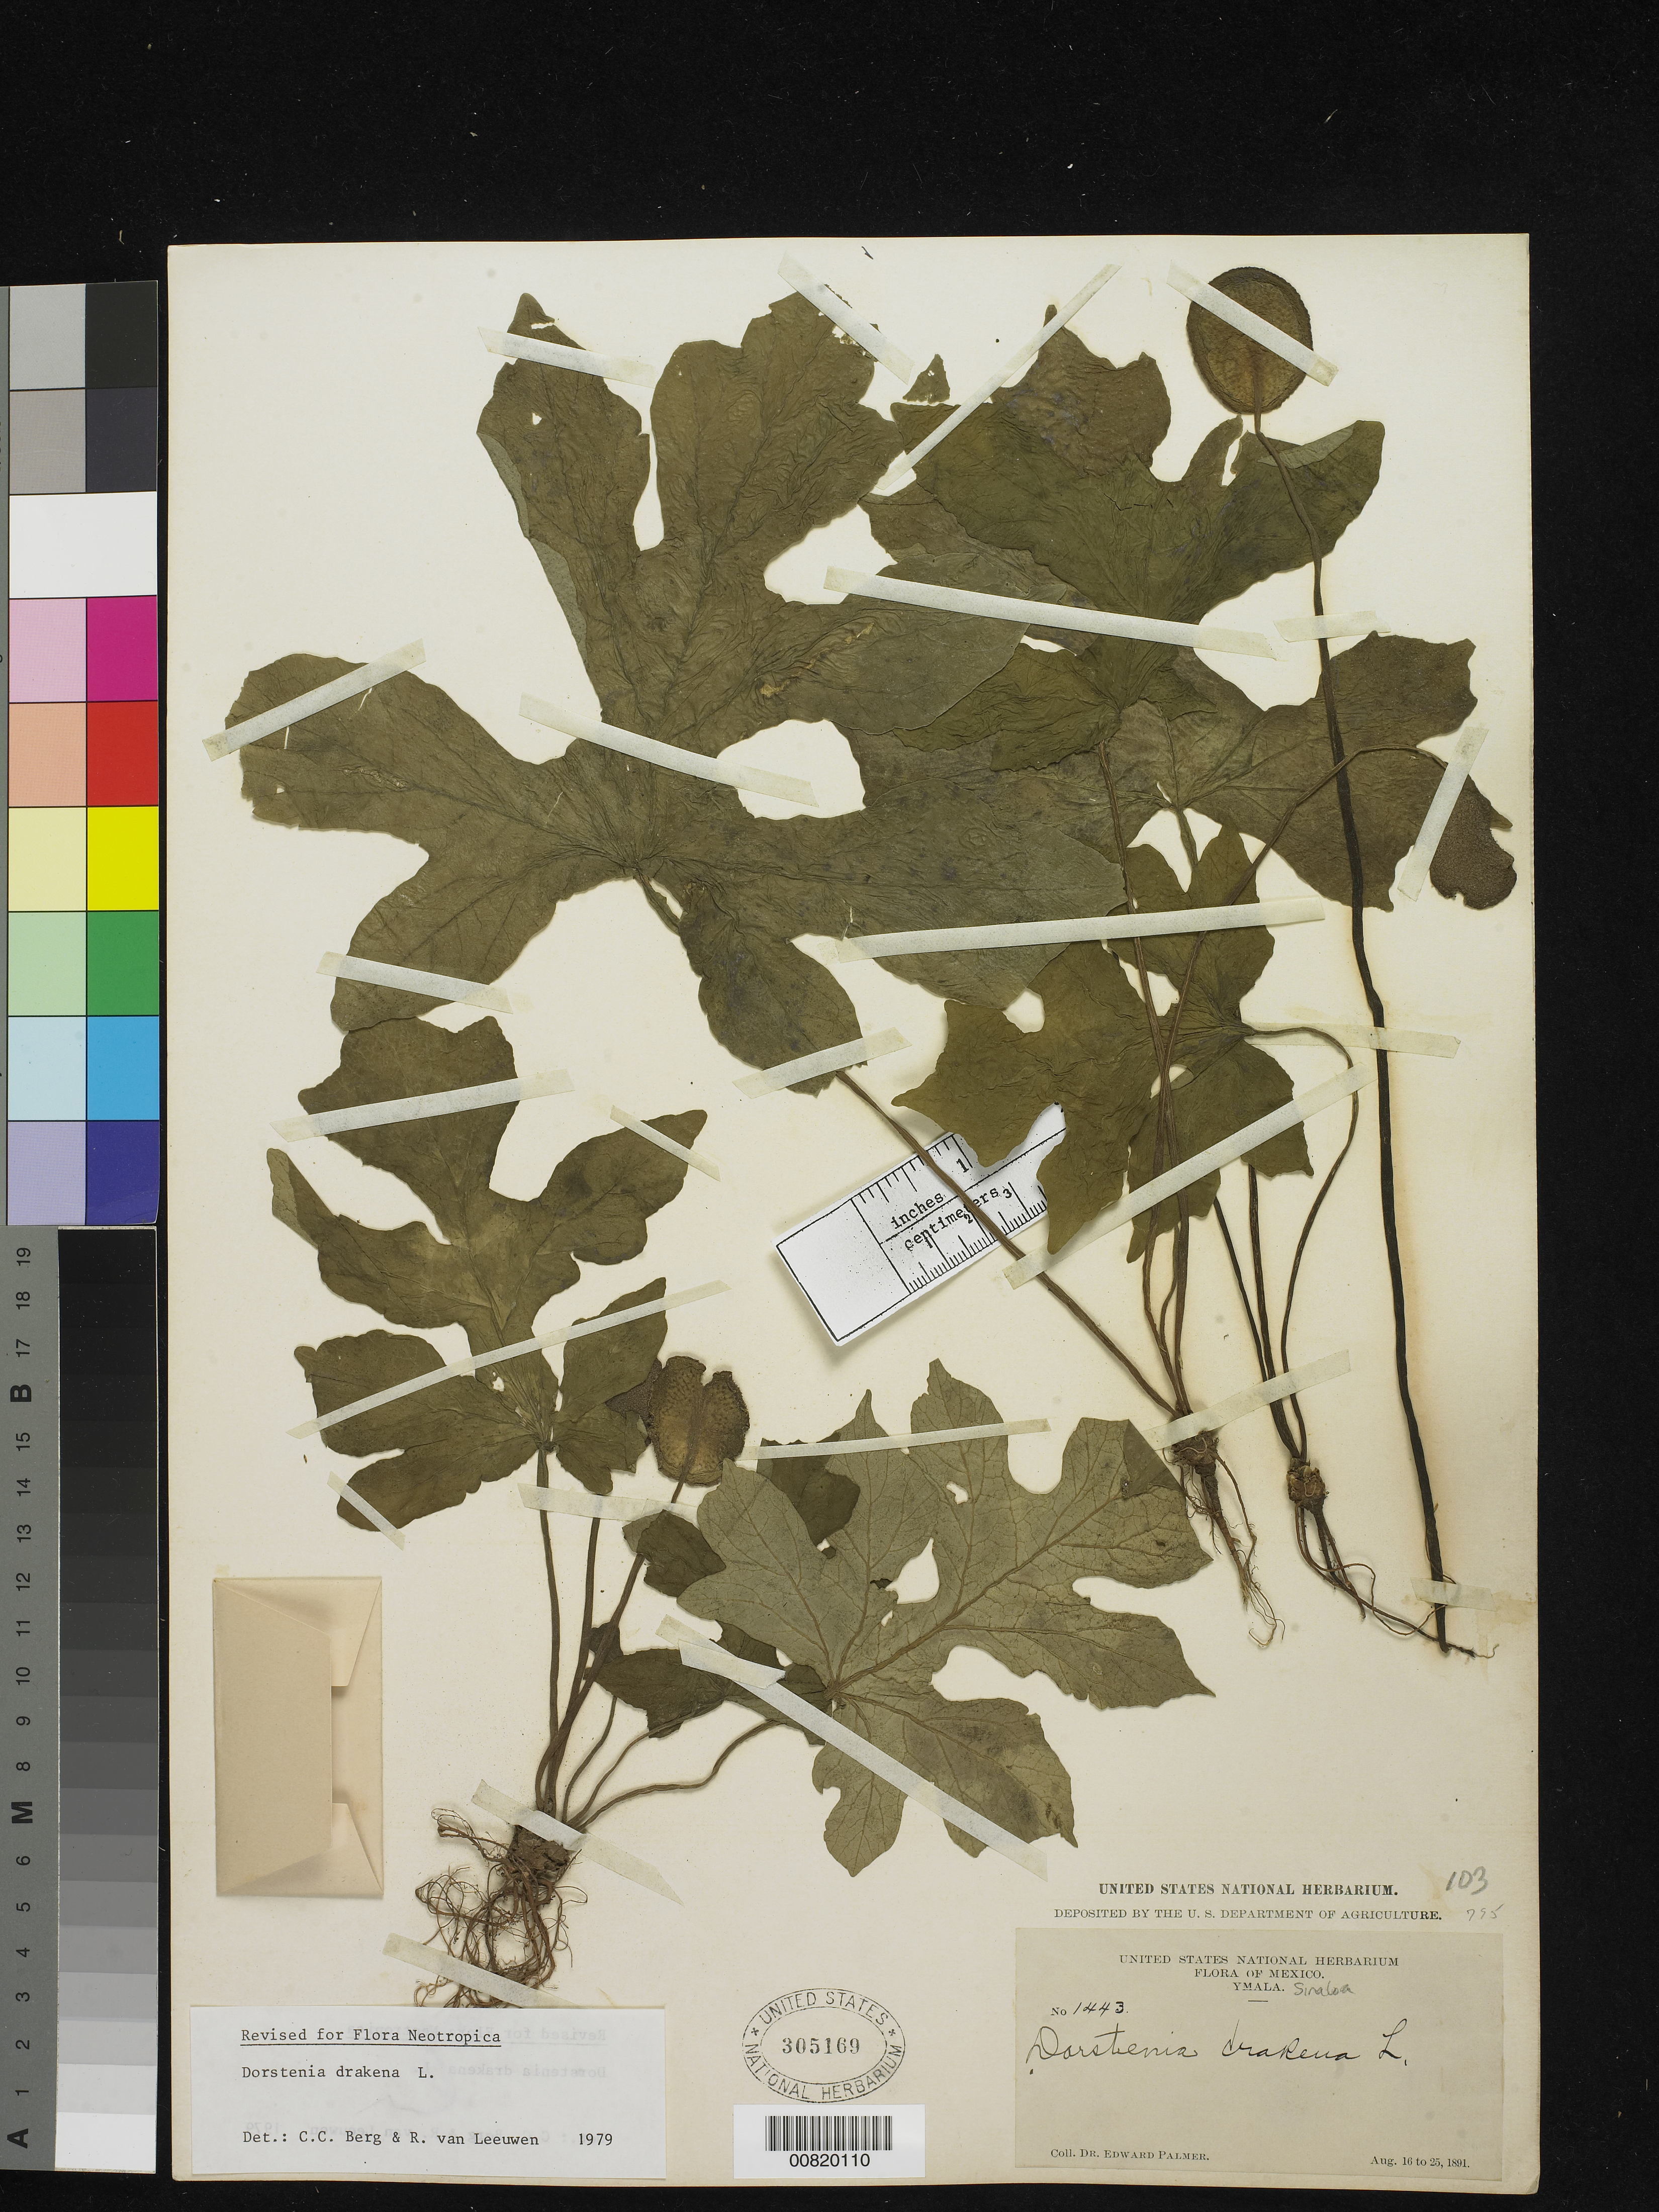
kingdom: Plantae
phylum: Tracheophyta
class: Magnoliopsida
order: Rosales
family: Moraceae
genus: Dorstenia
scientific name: Dorstenia drakena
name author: L.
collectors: E. Palmer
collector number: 1443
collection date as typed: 16 Aug 1891 to 25 Aug 1891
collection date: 1891-08-16/1891-08-25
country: Mexico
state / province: Sinaloa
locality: Ymala, Sinaloa.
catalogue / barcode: US 305169